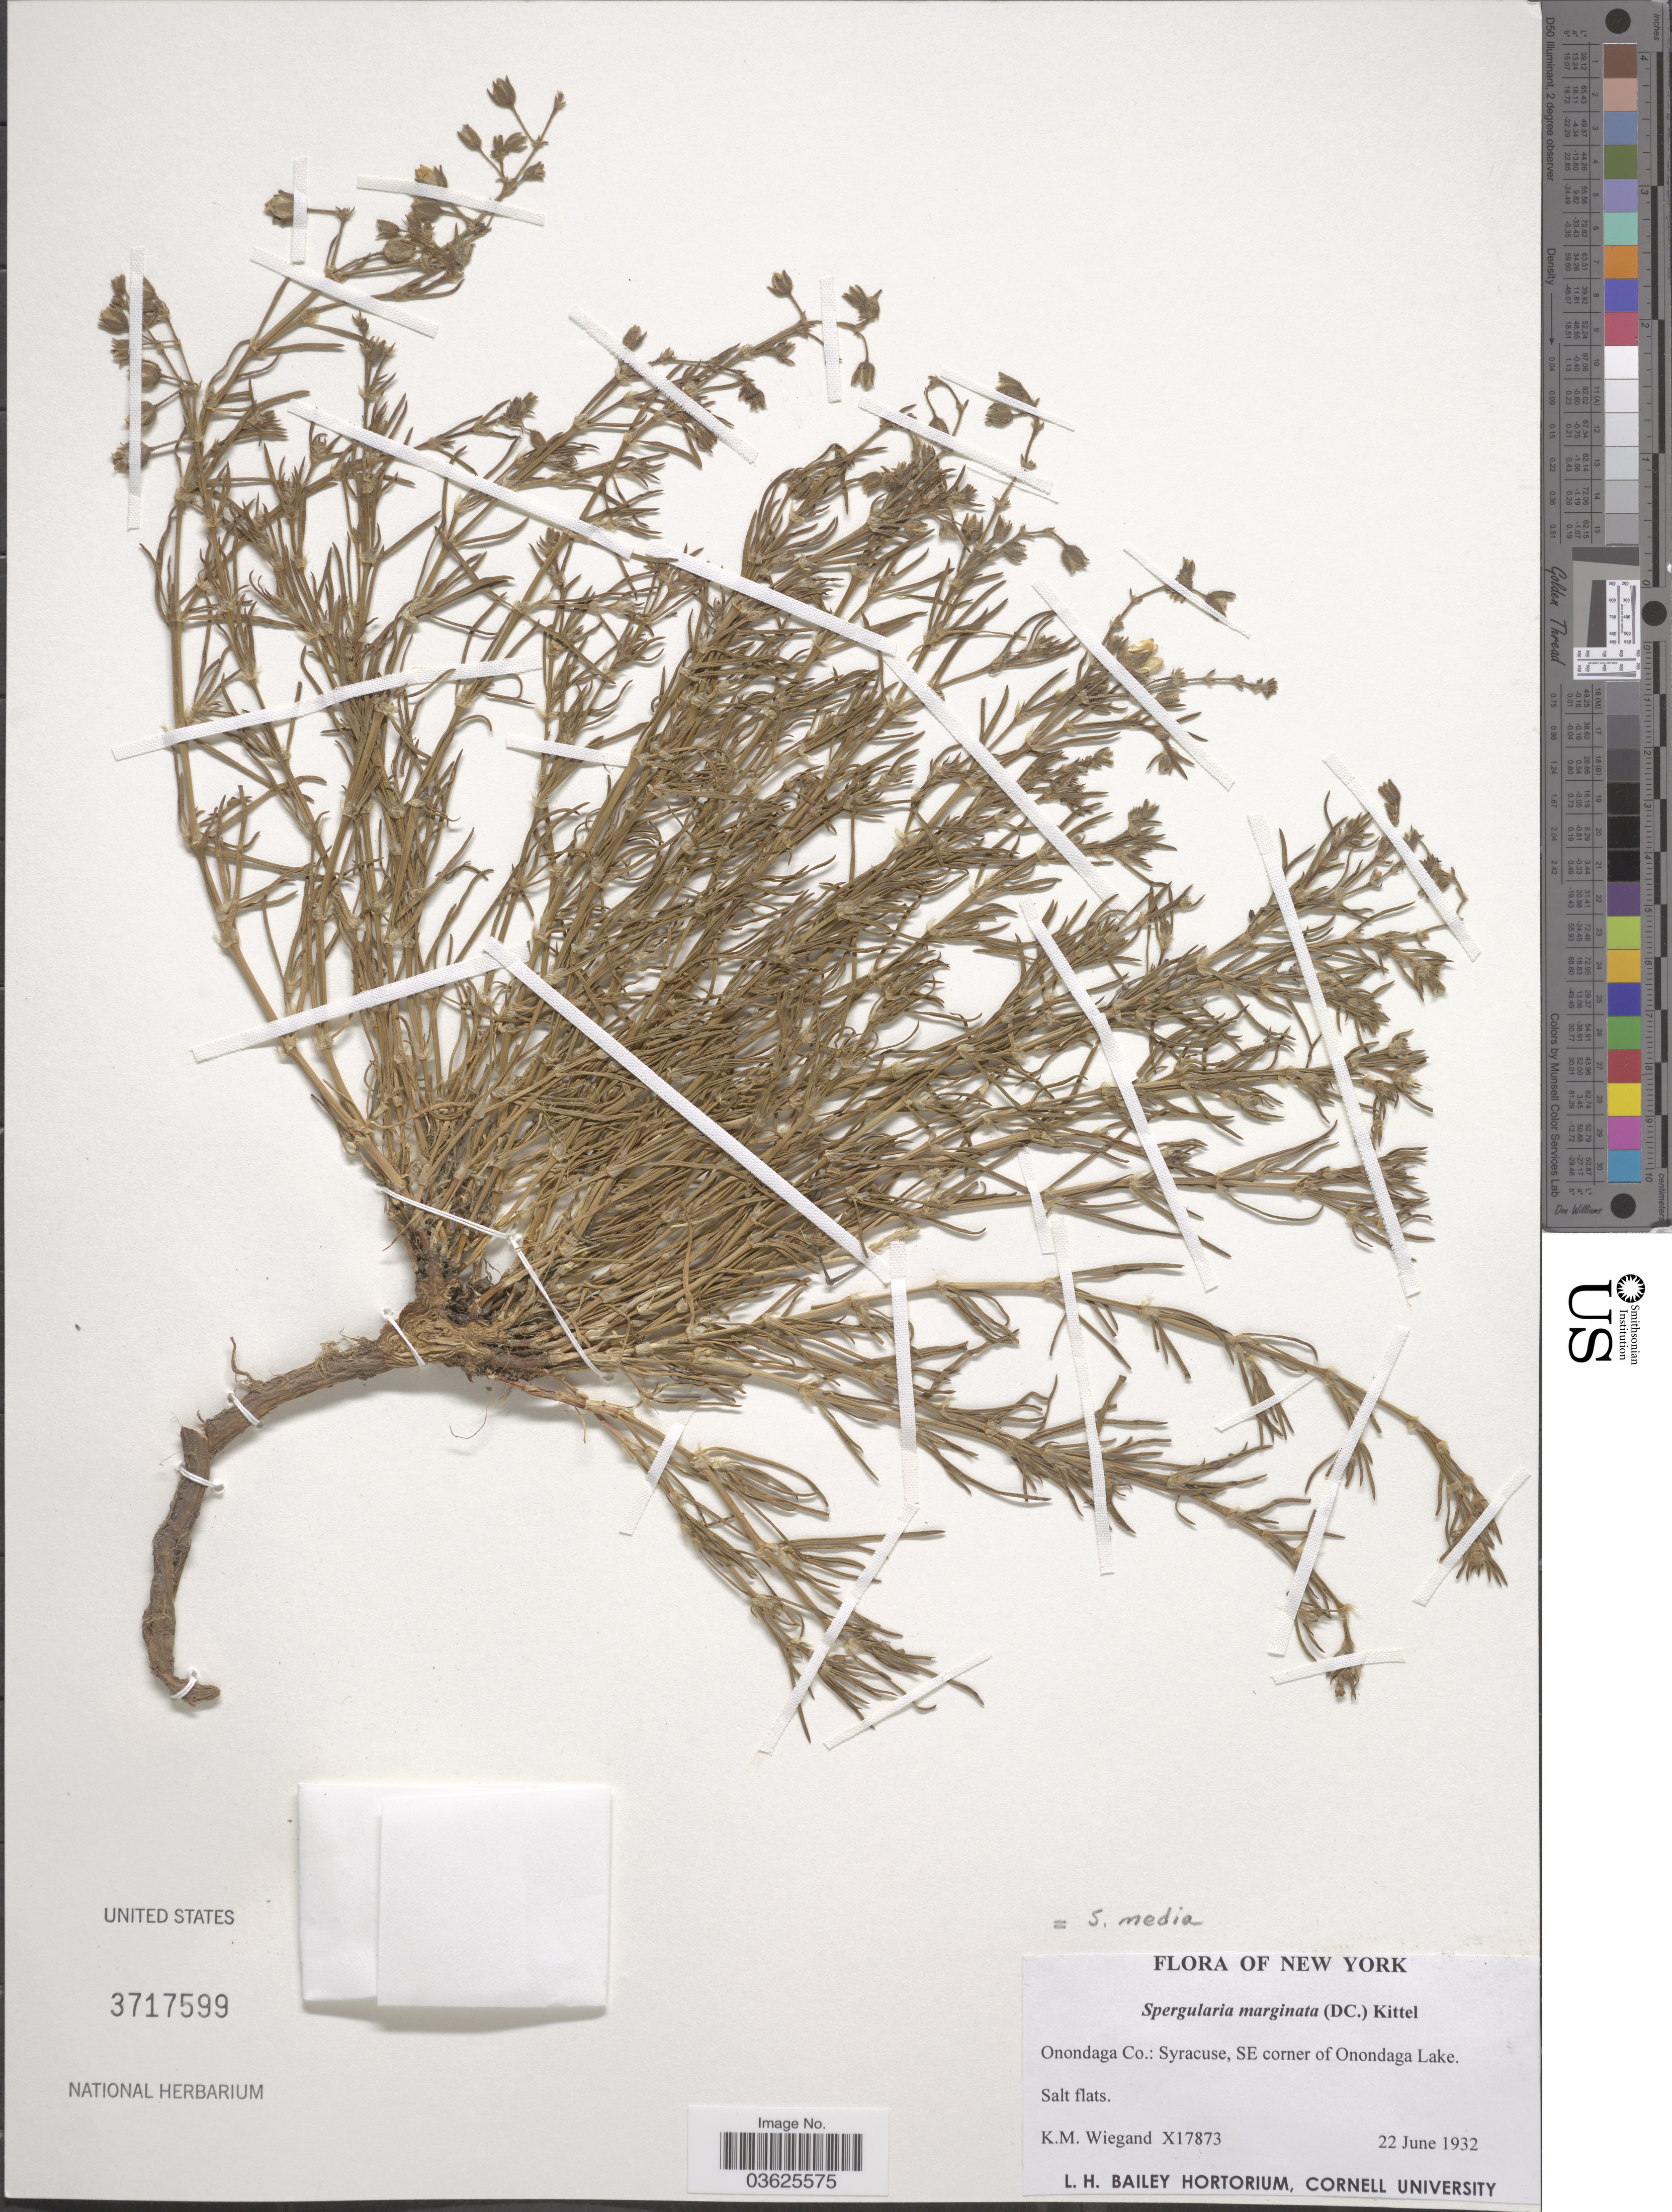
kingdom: Plantae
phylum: Tracheophyta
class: Magnoliopsida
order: Caryophyllales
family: Caryophyllaceae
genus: Spergularia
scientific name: Spergularia media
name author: (L.) C. Presl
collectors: K. M. Wiegand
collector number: X17873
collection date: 1932-06-22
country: United States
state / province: New York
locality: Onondaga Co.: Syracuse, SE corner of Onondaga Lake.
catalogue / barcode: US 3717599